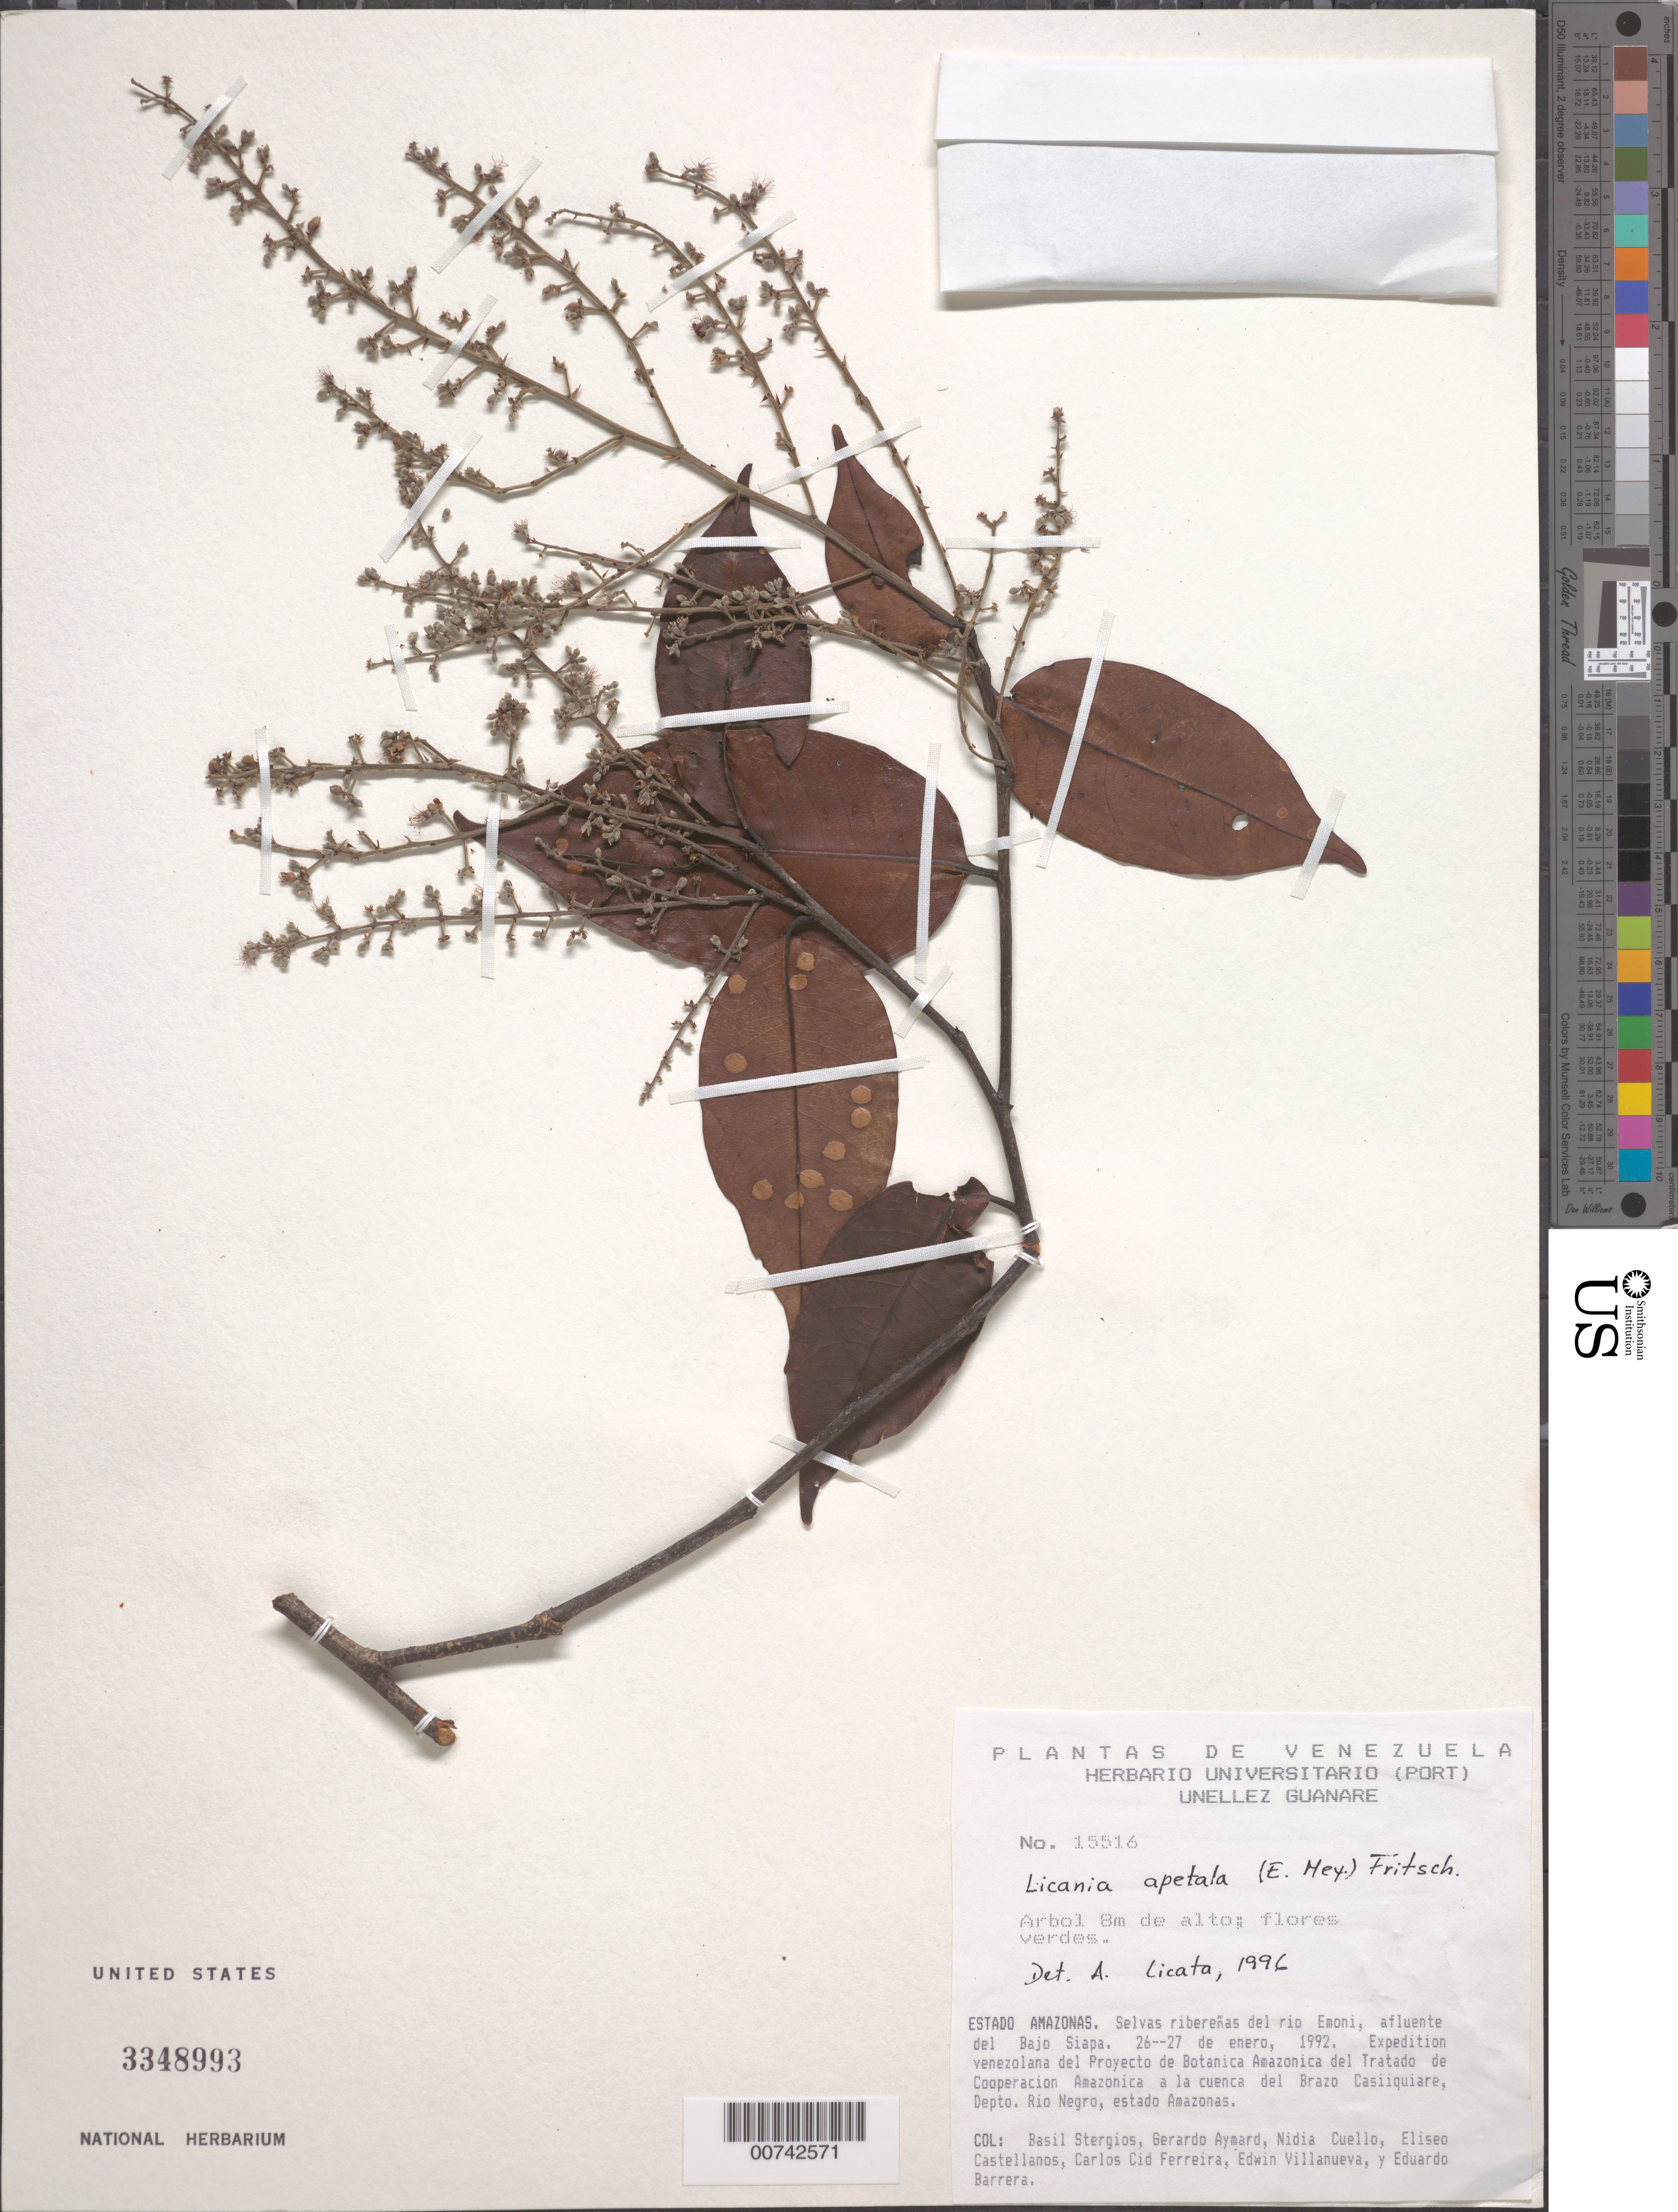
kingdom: Plantae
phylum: Tracheophyta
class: Magnoliopsida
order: Malpighiales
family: Chrysobalanaceae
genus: Leptobalanus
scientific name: Leptobalanus apetalus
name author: (E. Mey.) Sothers & Prance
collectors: B. G. Stergios, G. A. Aymard, N. L. Cuello, E. Castellanos, C. A. Cid Ferreira, E. Villanueva & E. Barrera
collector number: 15516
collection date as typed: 26-Jan-92 to 27-Jan-92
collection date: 1992-01-26/1992-01-27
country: Venezuela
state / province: Amazonas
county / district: Río Negro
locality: Río Emoni, afluente del Bajo Siapa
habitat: Selvas riberenas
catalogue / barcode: US 3348993